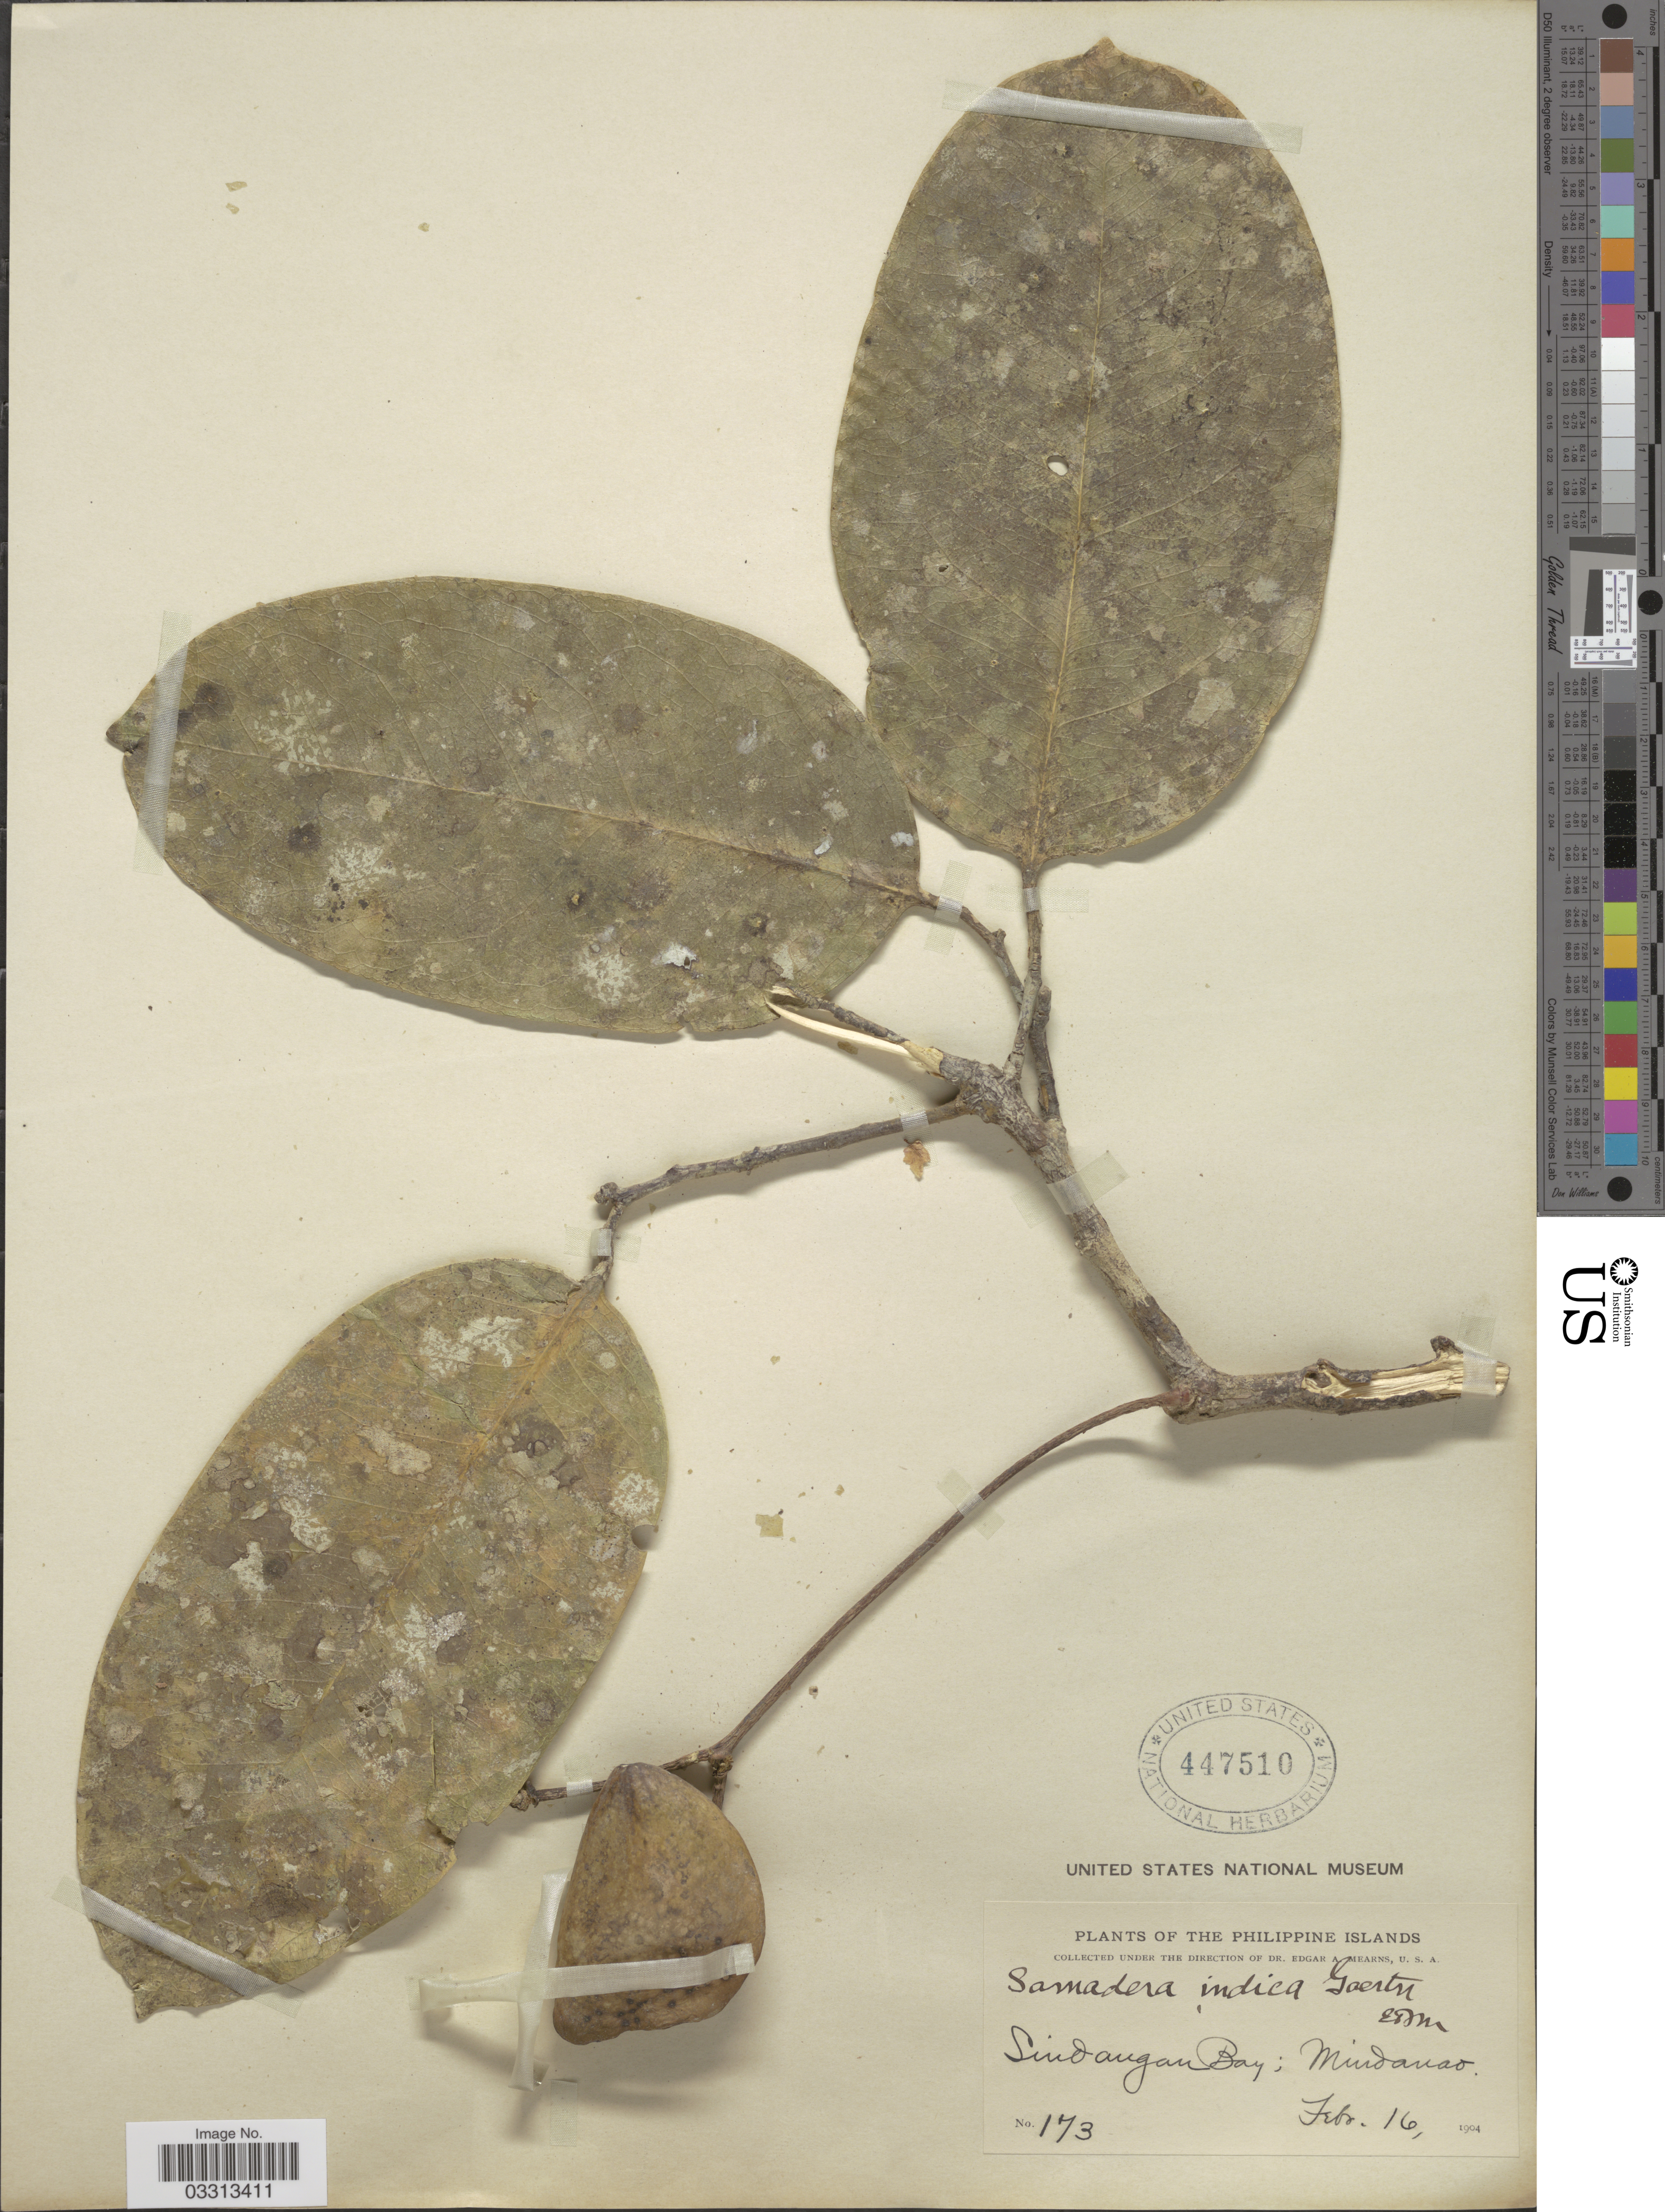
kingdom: Plantae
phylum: Tracheophyta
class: Magnoliopsida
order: Sapindales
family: Simaroubaceae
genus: Samadera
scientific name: Samadera indica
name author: Gaertn.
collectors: E. A. Mearns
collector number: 173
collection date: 1904-02-16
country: Philippines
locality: Sindangan Bay; Mindanao.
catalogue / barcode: US 447510